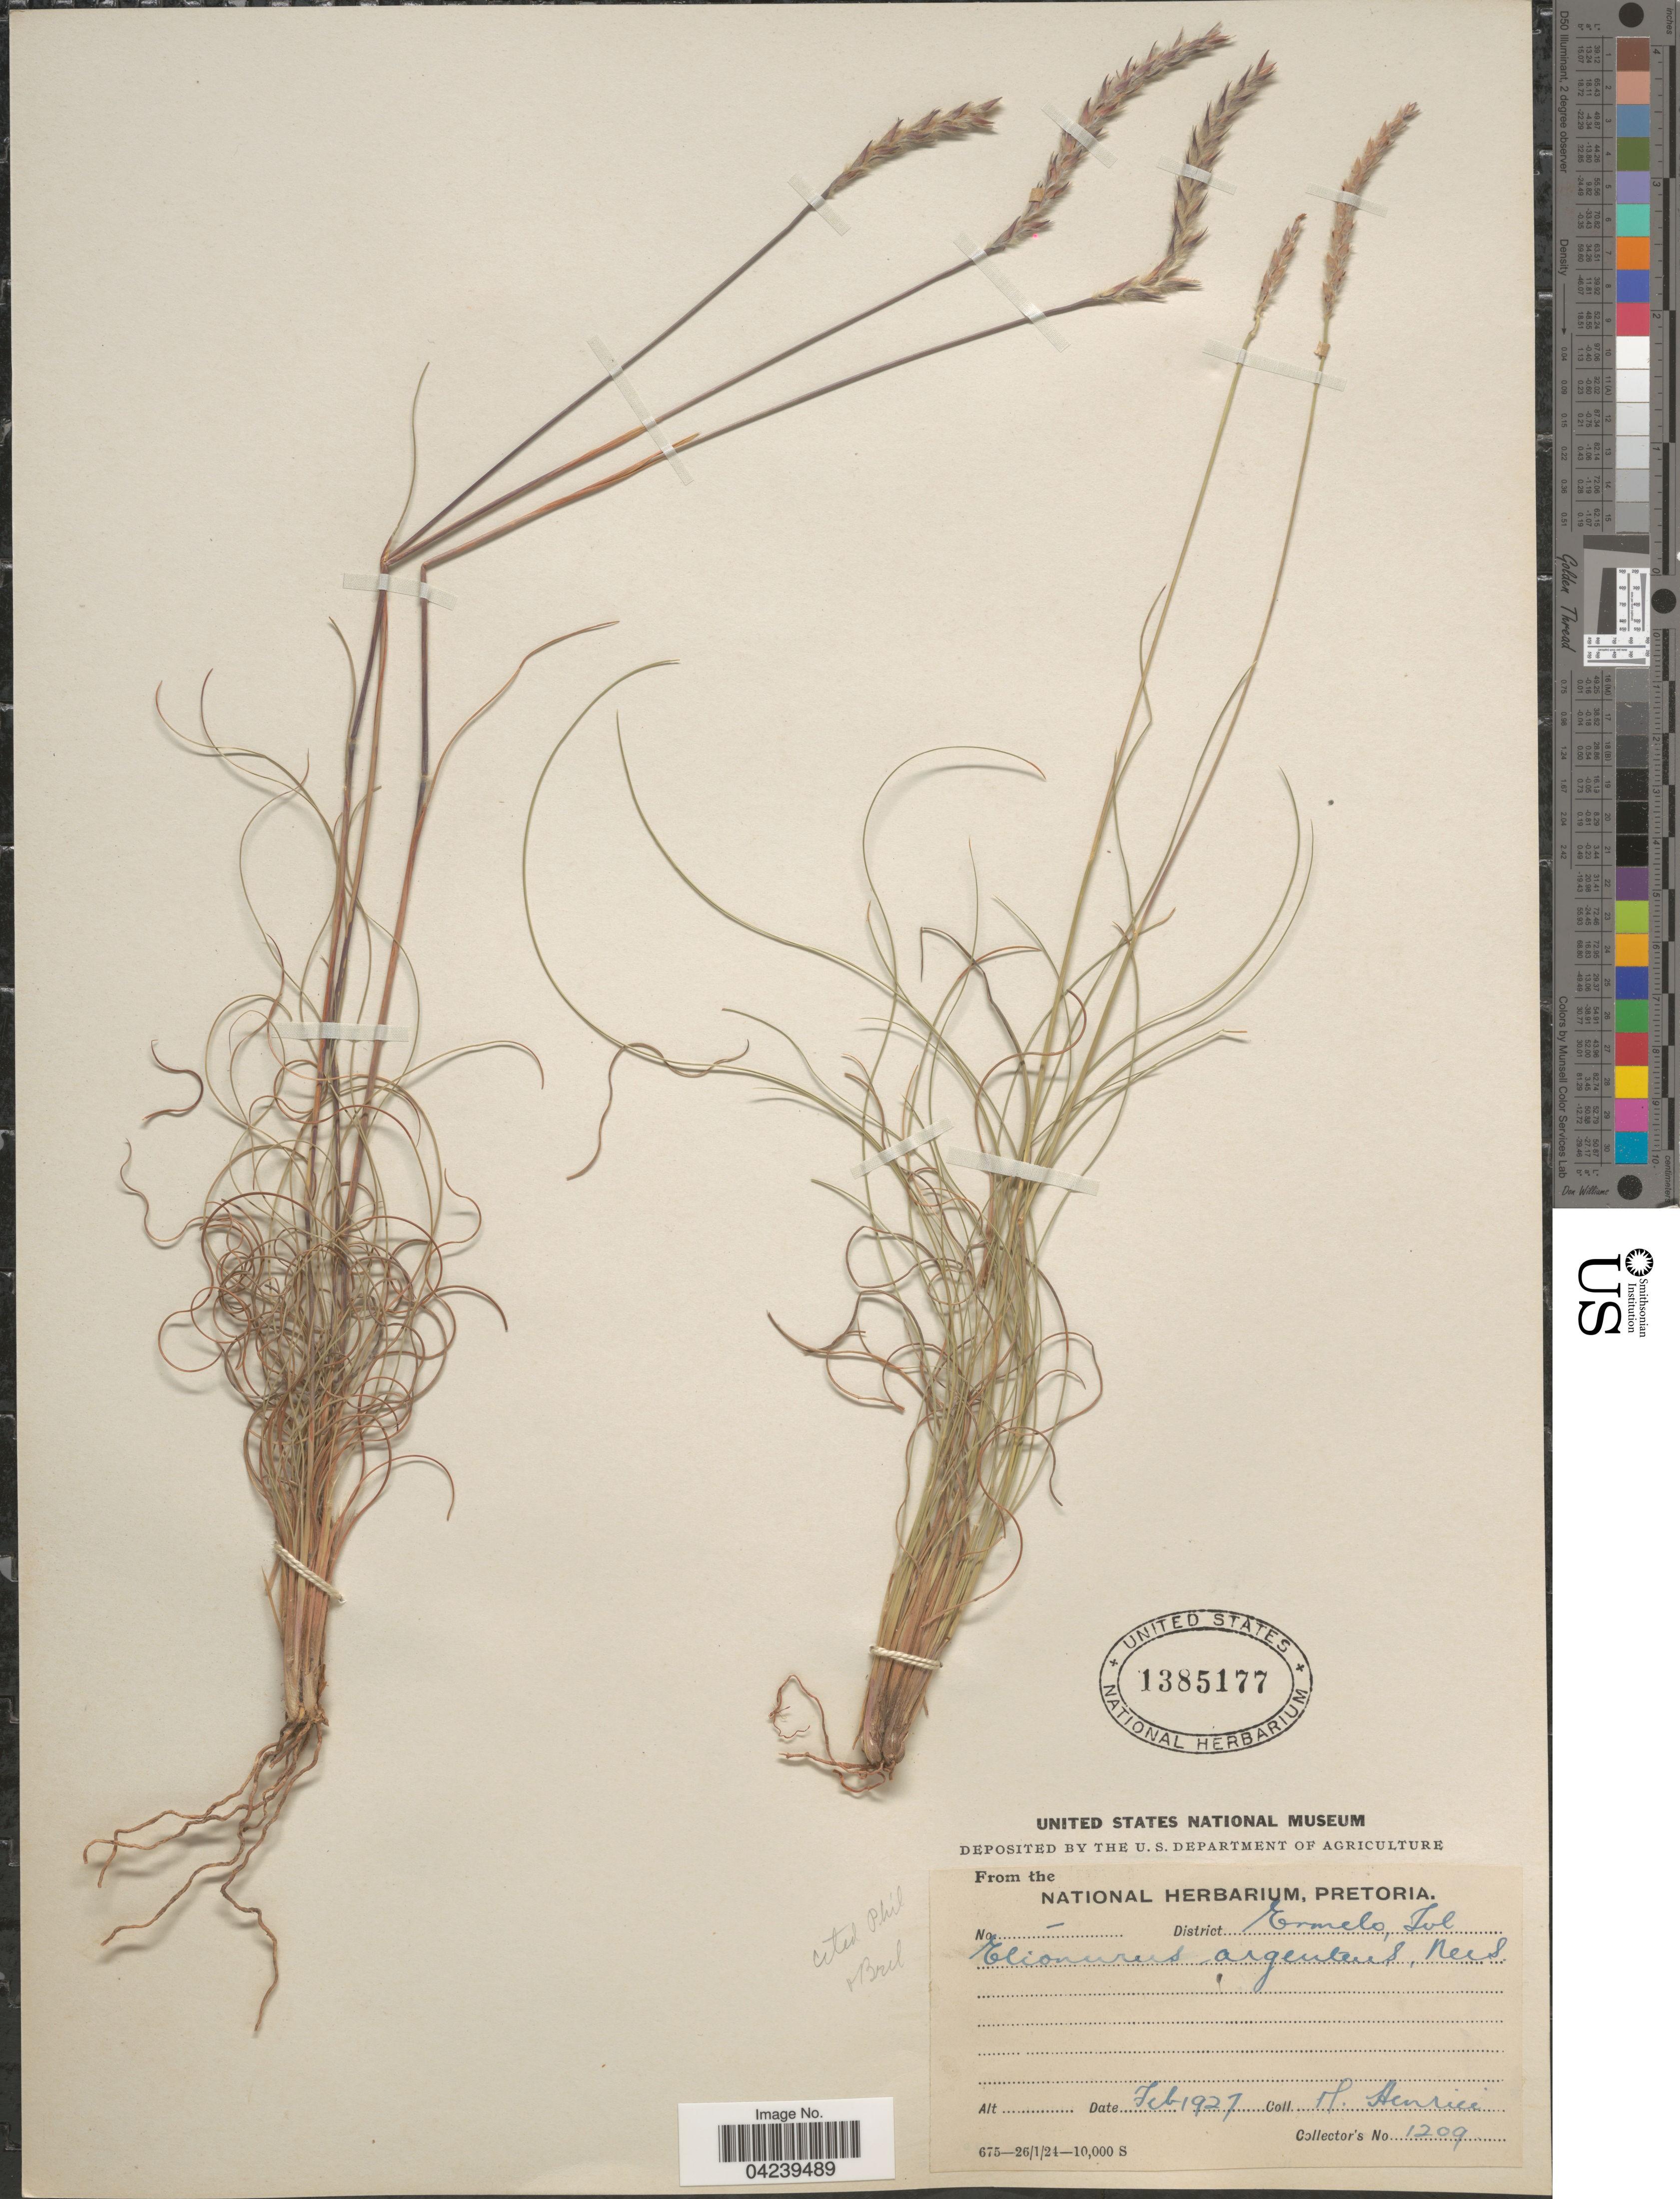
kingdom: Plantae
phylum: Tracheophyta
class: Liliopsida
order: Poales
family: Poaceae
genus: Elionurus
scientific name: Elionurus muticus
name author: (Spreng.) Kuntze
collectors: M. Henrici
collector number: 1209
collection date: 1927-02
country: South Africa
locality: District Ermelo, Tvl.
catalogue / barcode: US 1385177